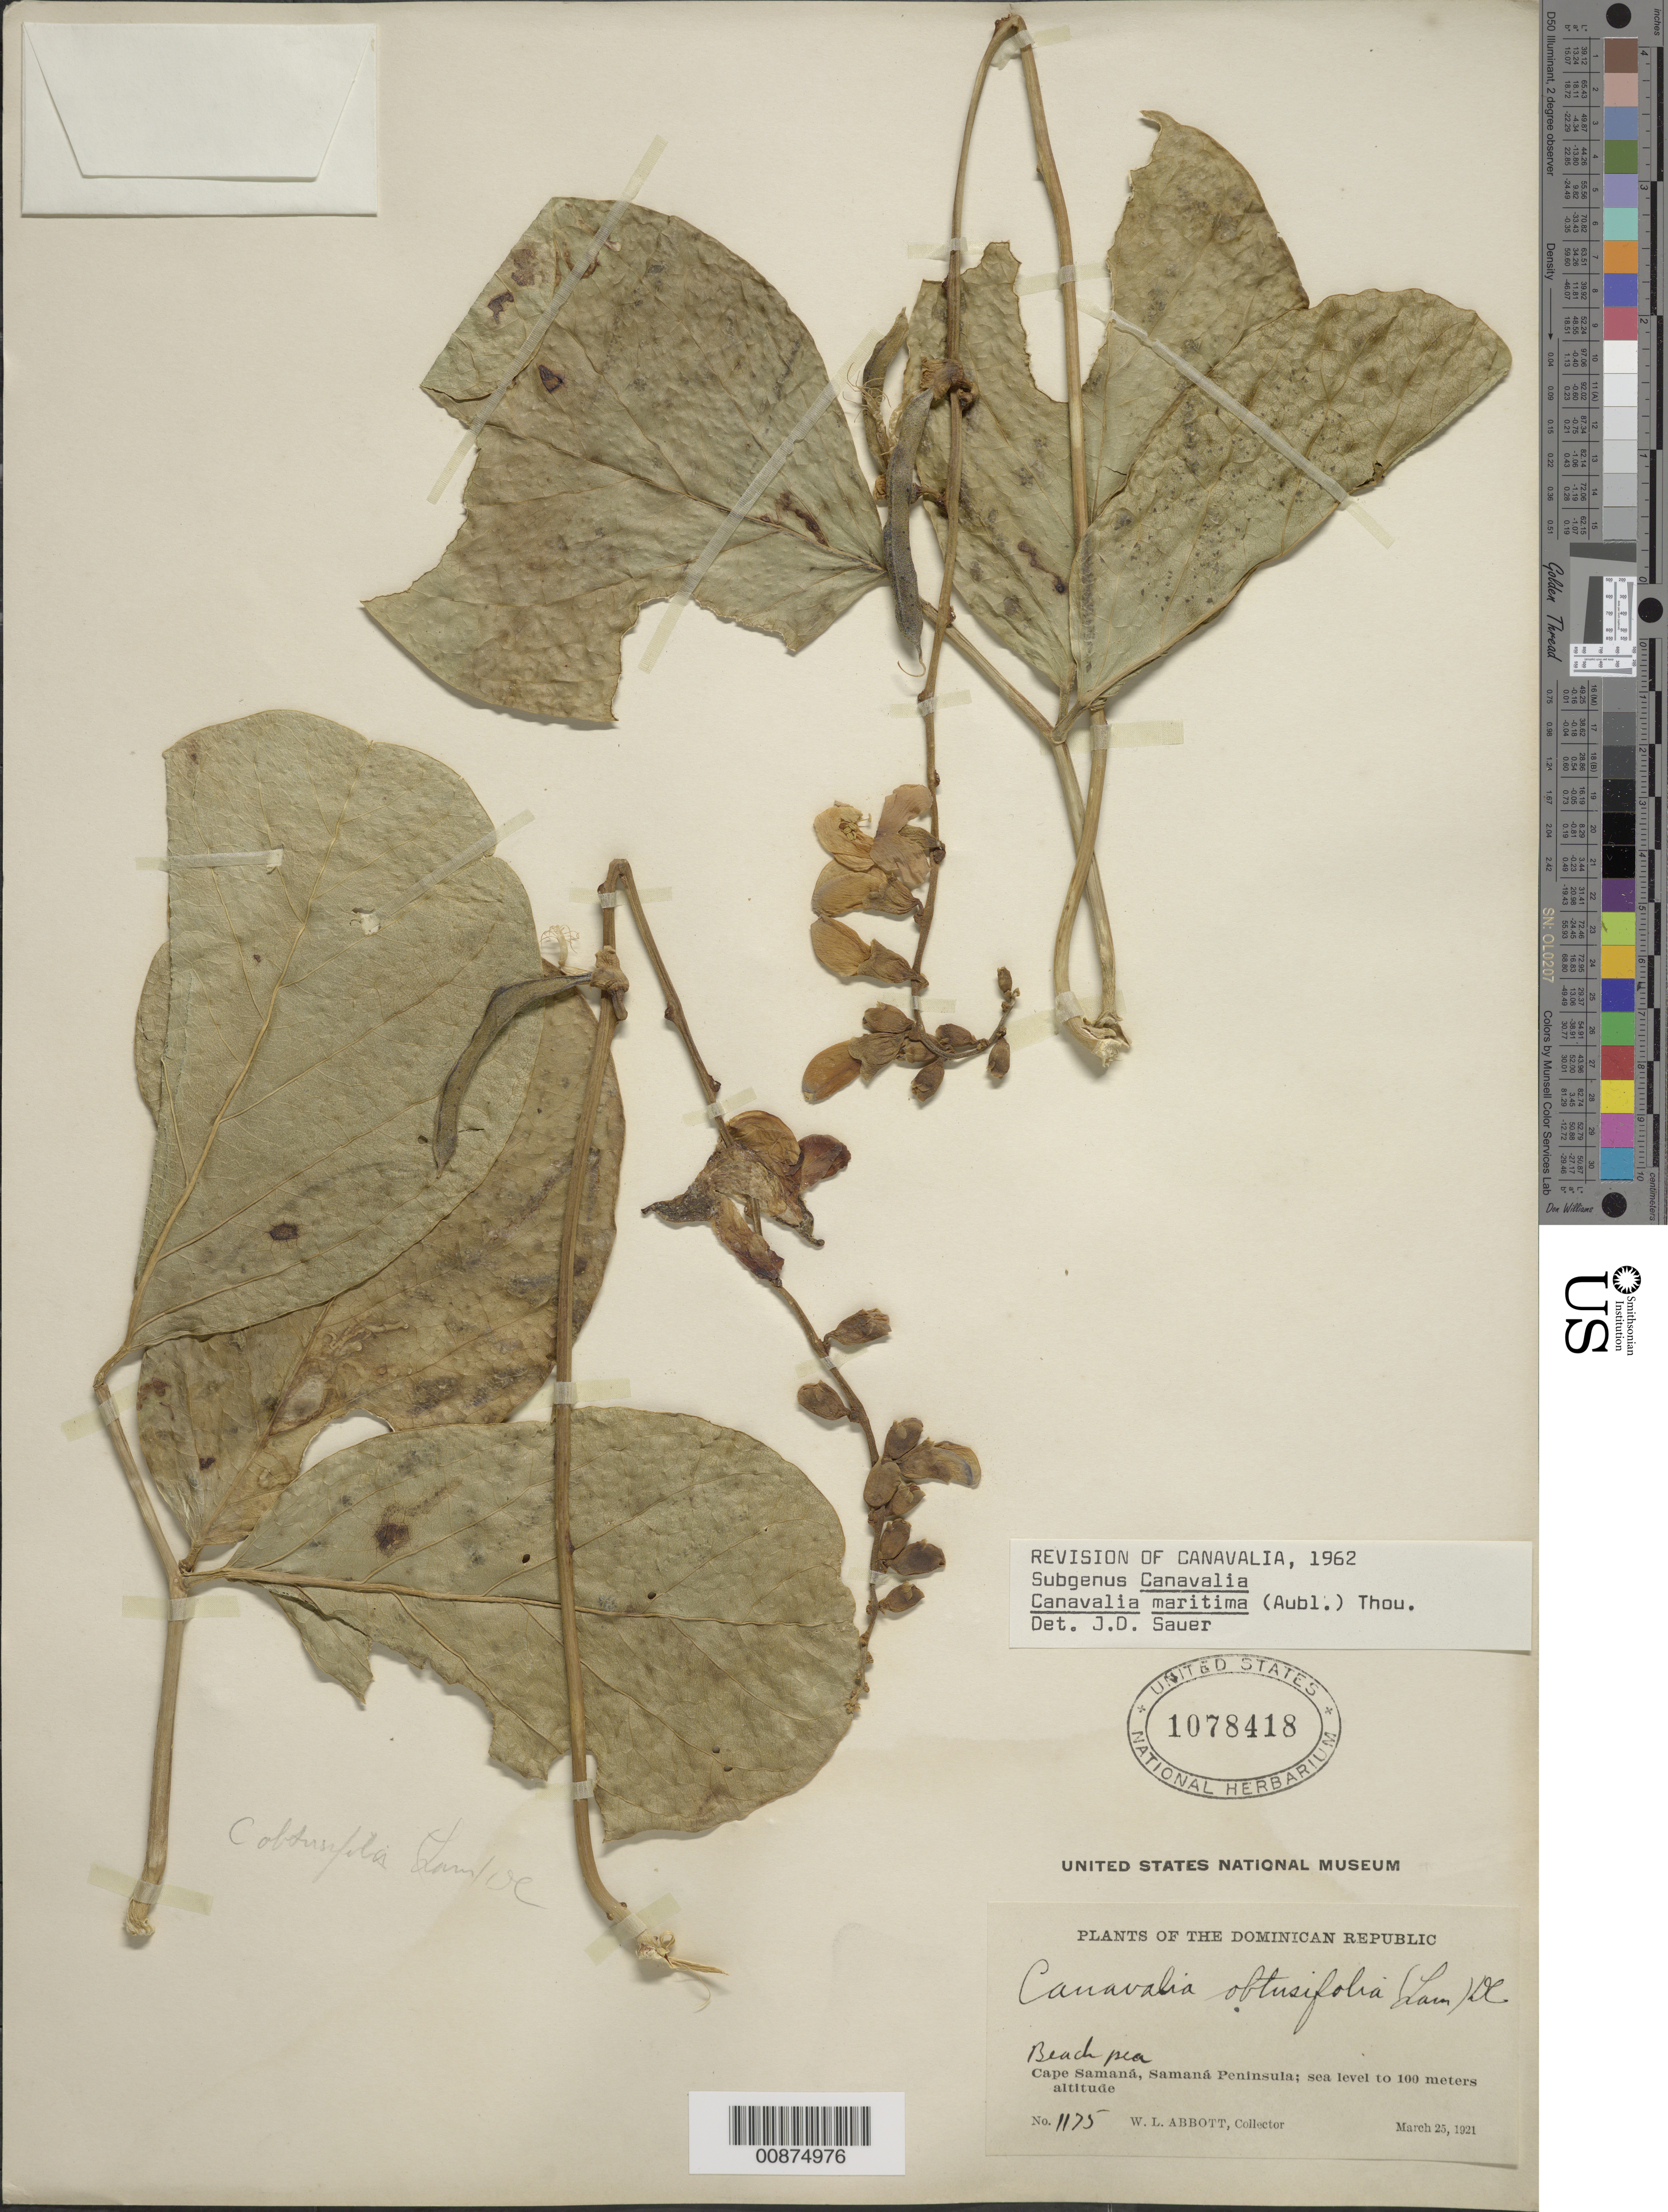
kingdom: Plantae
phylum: Tracheophyta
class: Magnoliopsida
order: Fabales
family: Fabaceae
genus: Canavalia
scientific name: Canavalia rosea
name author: (Sw.) DC.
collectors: W. L. Abbott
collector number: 1175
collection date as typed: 25 Mar 1921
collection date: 1921-03-25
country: Dominican Republic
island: Hispaniola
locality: Cape Samaná, Samaná Peninsula.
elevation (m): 0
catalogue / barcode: US 1078418